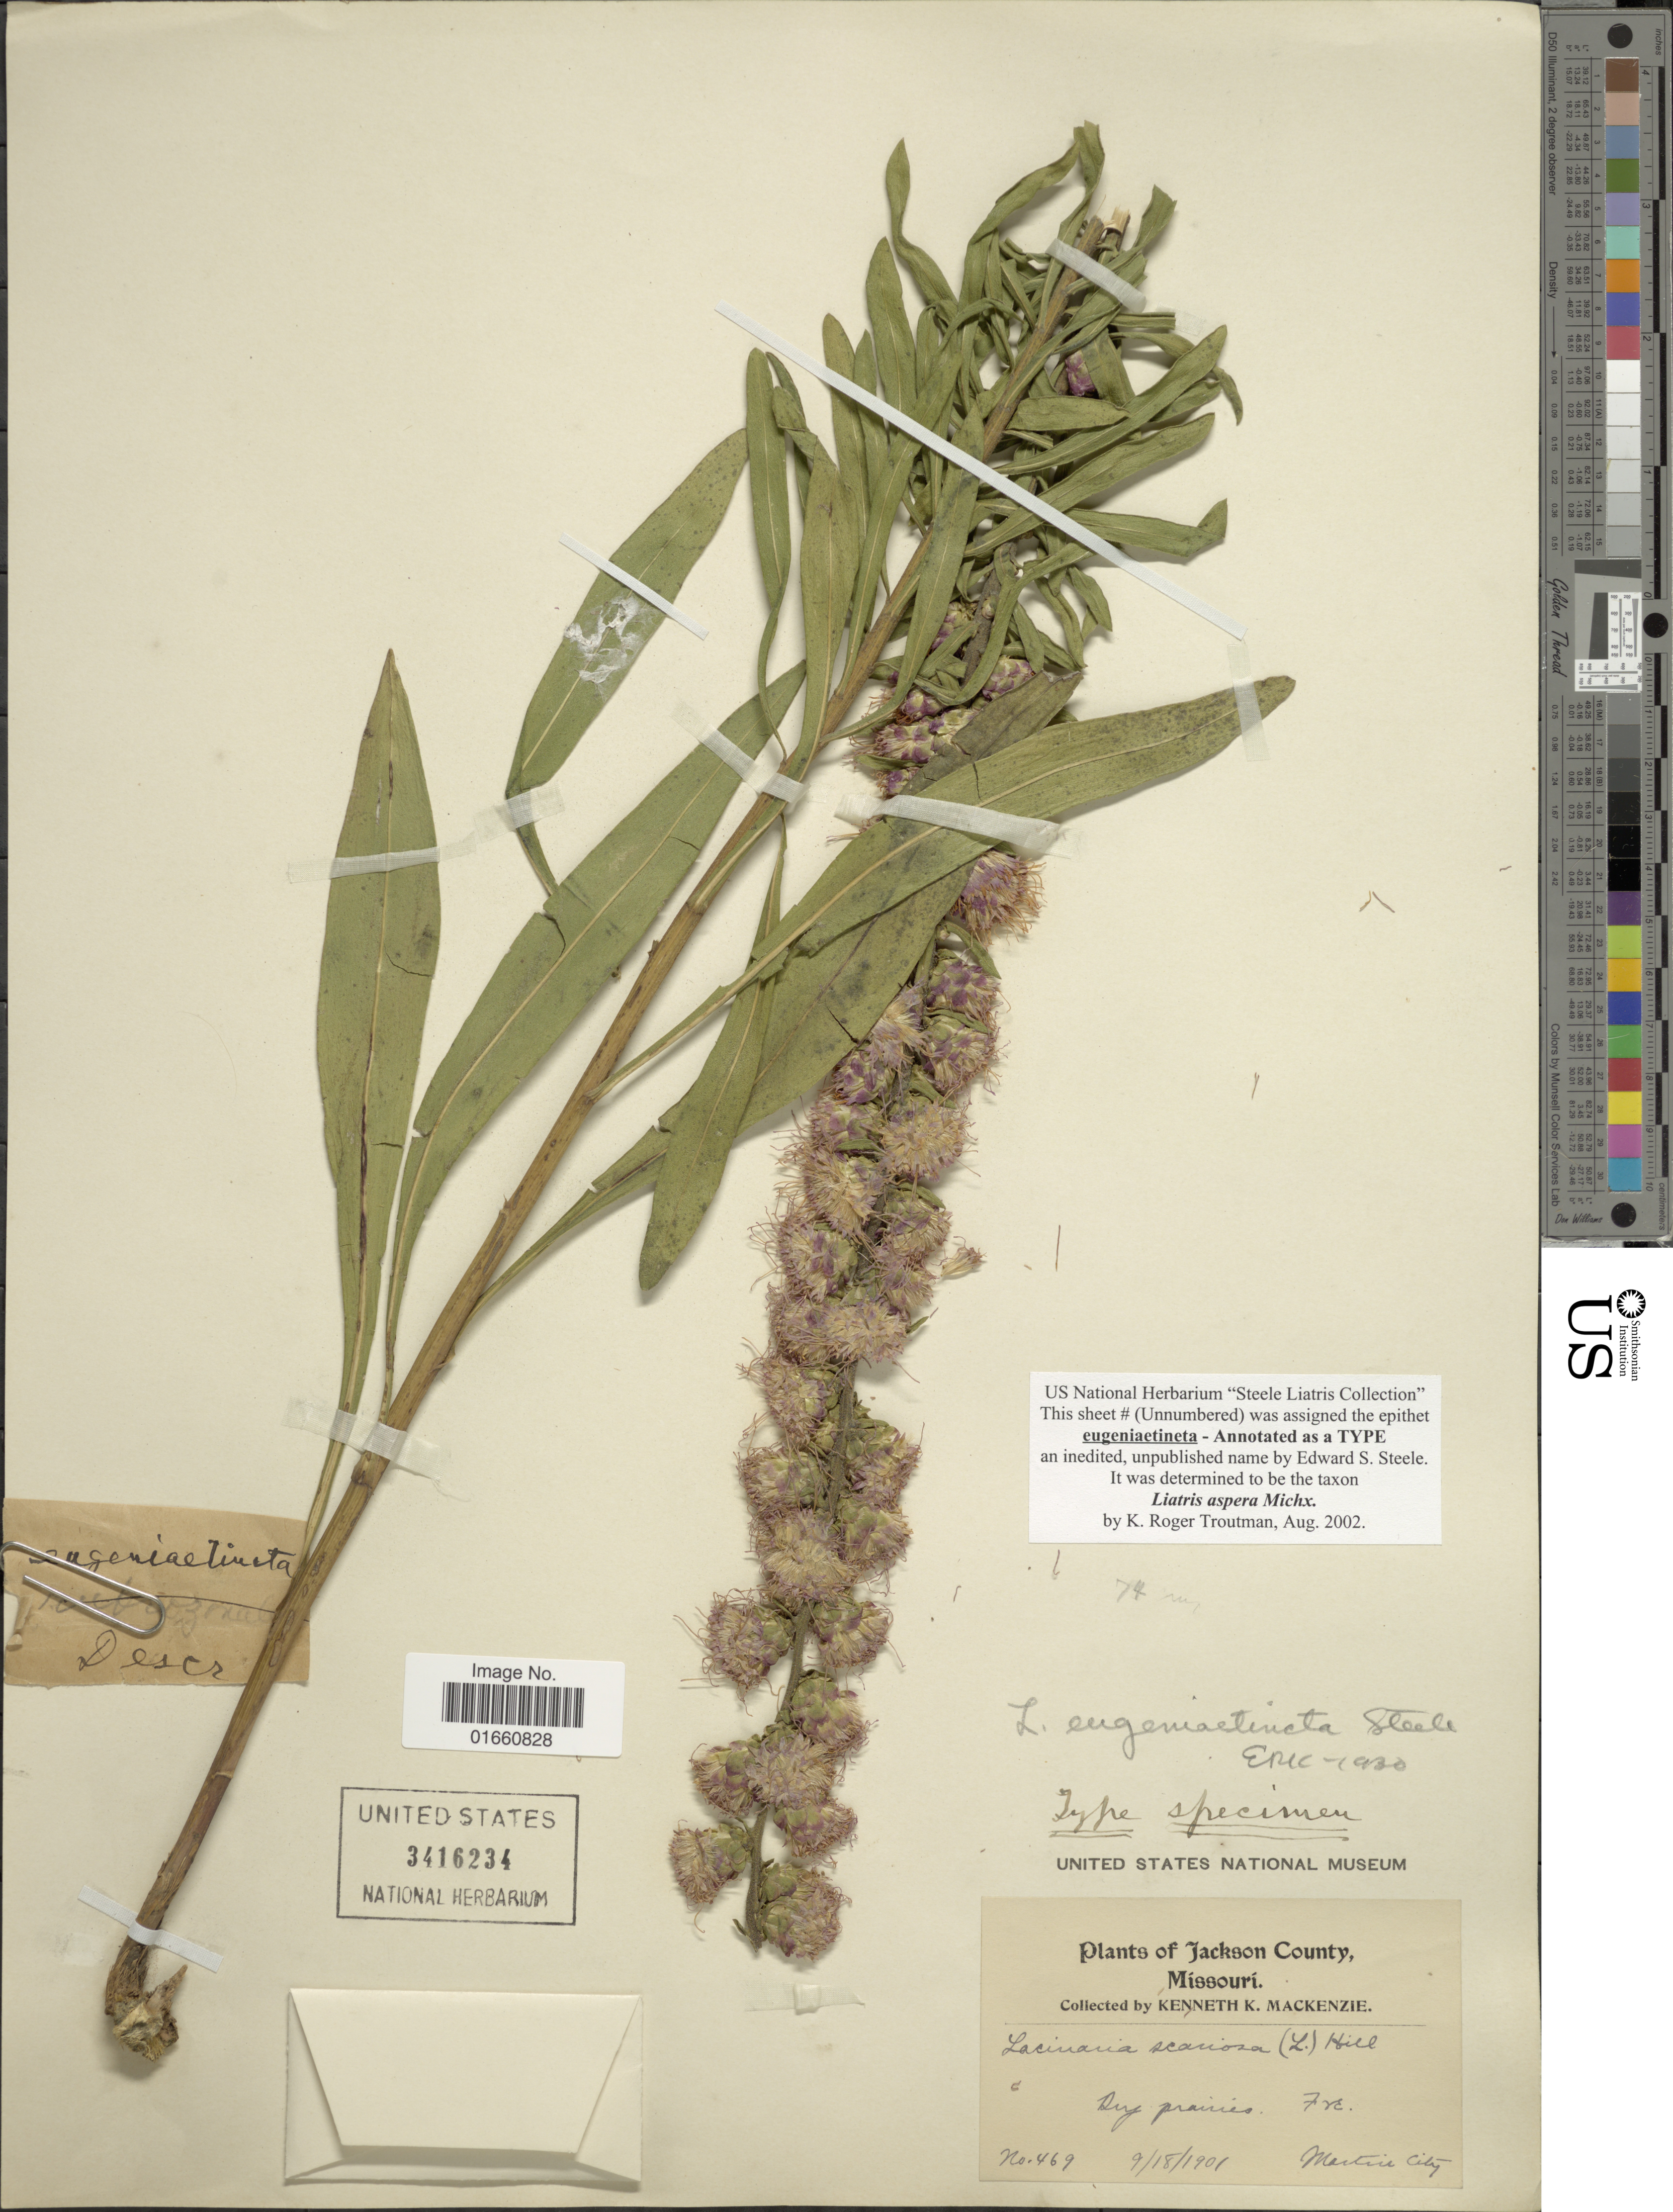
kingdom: Plantae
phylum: Tracheophyta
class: Magnoliopsida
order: Asterales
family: Asteraceae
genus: Liatris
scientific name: Liatris aspera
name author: Michx.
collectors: K. K. Mackenzie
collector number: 469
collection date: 1901-09-18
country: United States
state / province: Missouri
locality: Jackson County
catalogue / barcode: US 3416234